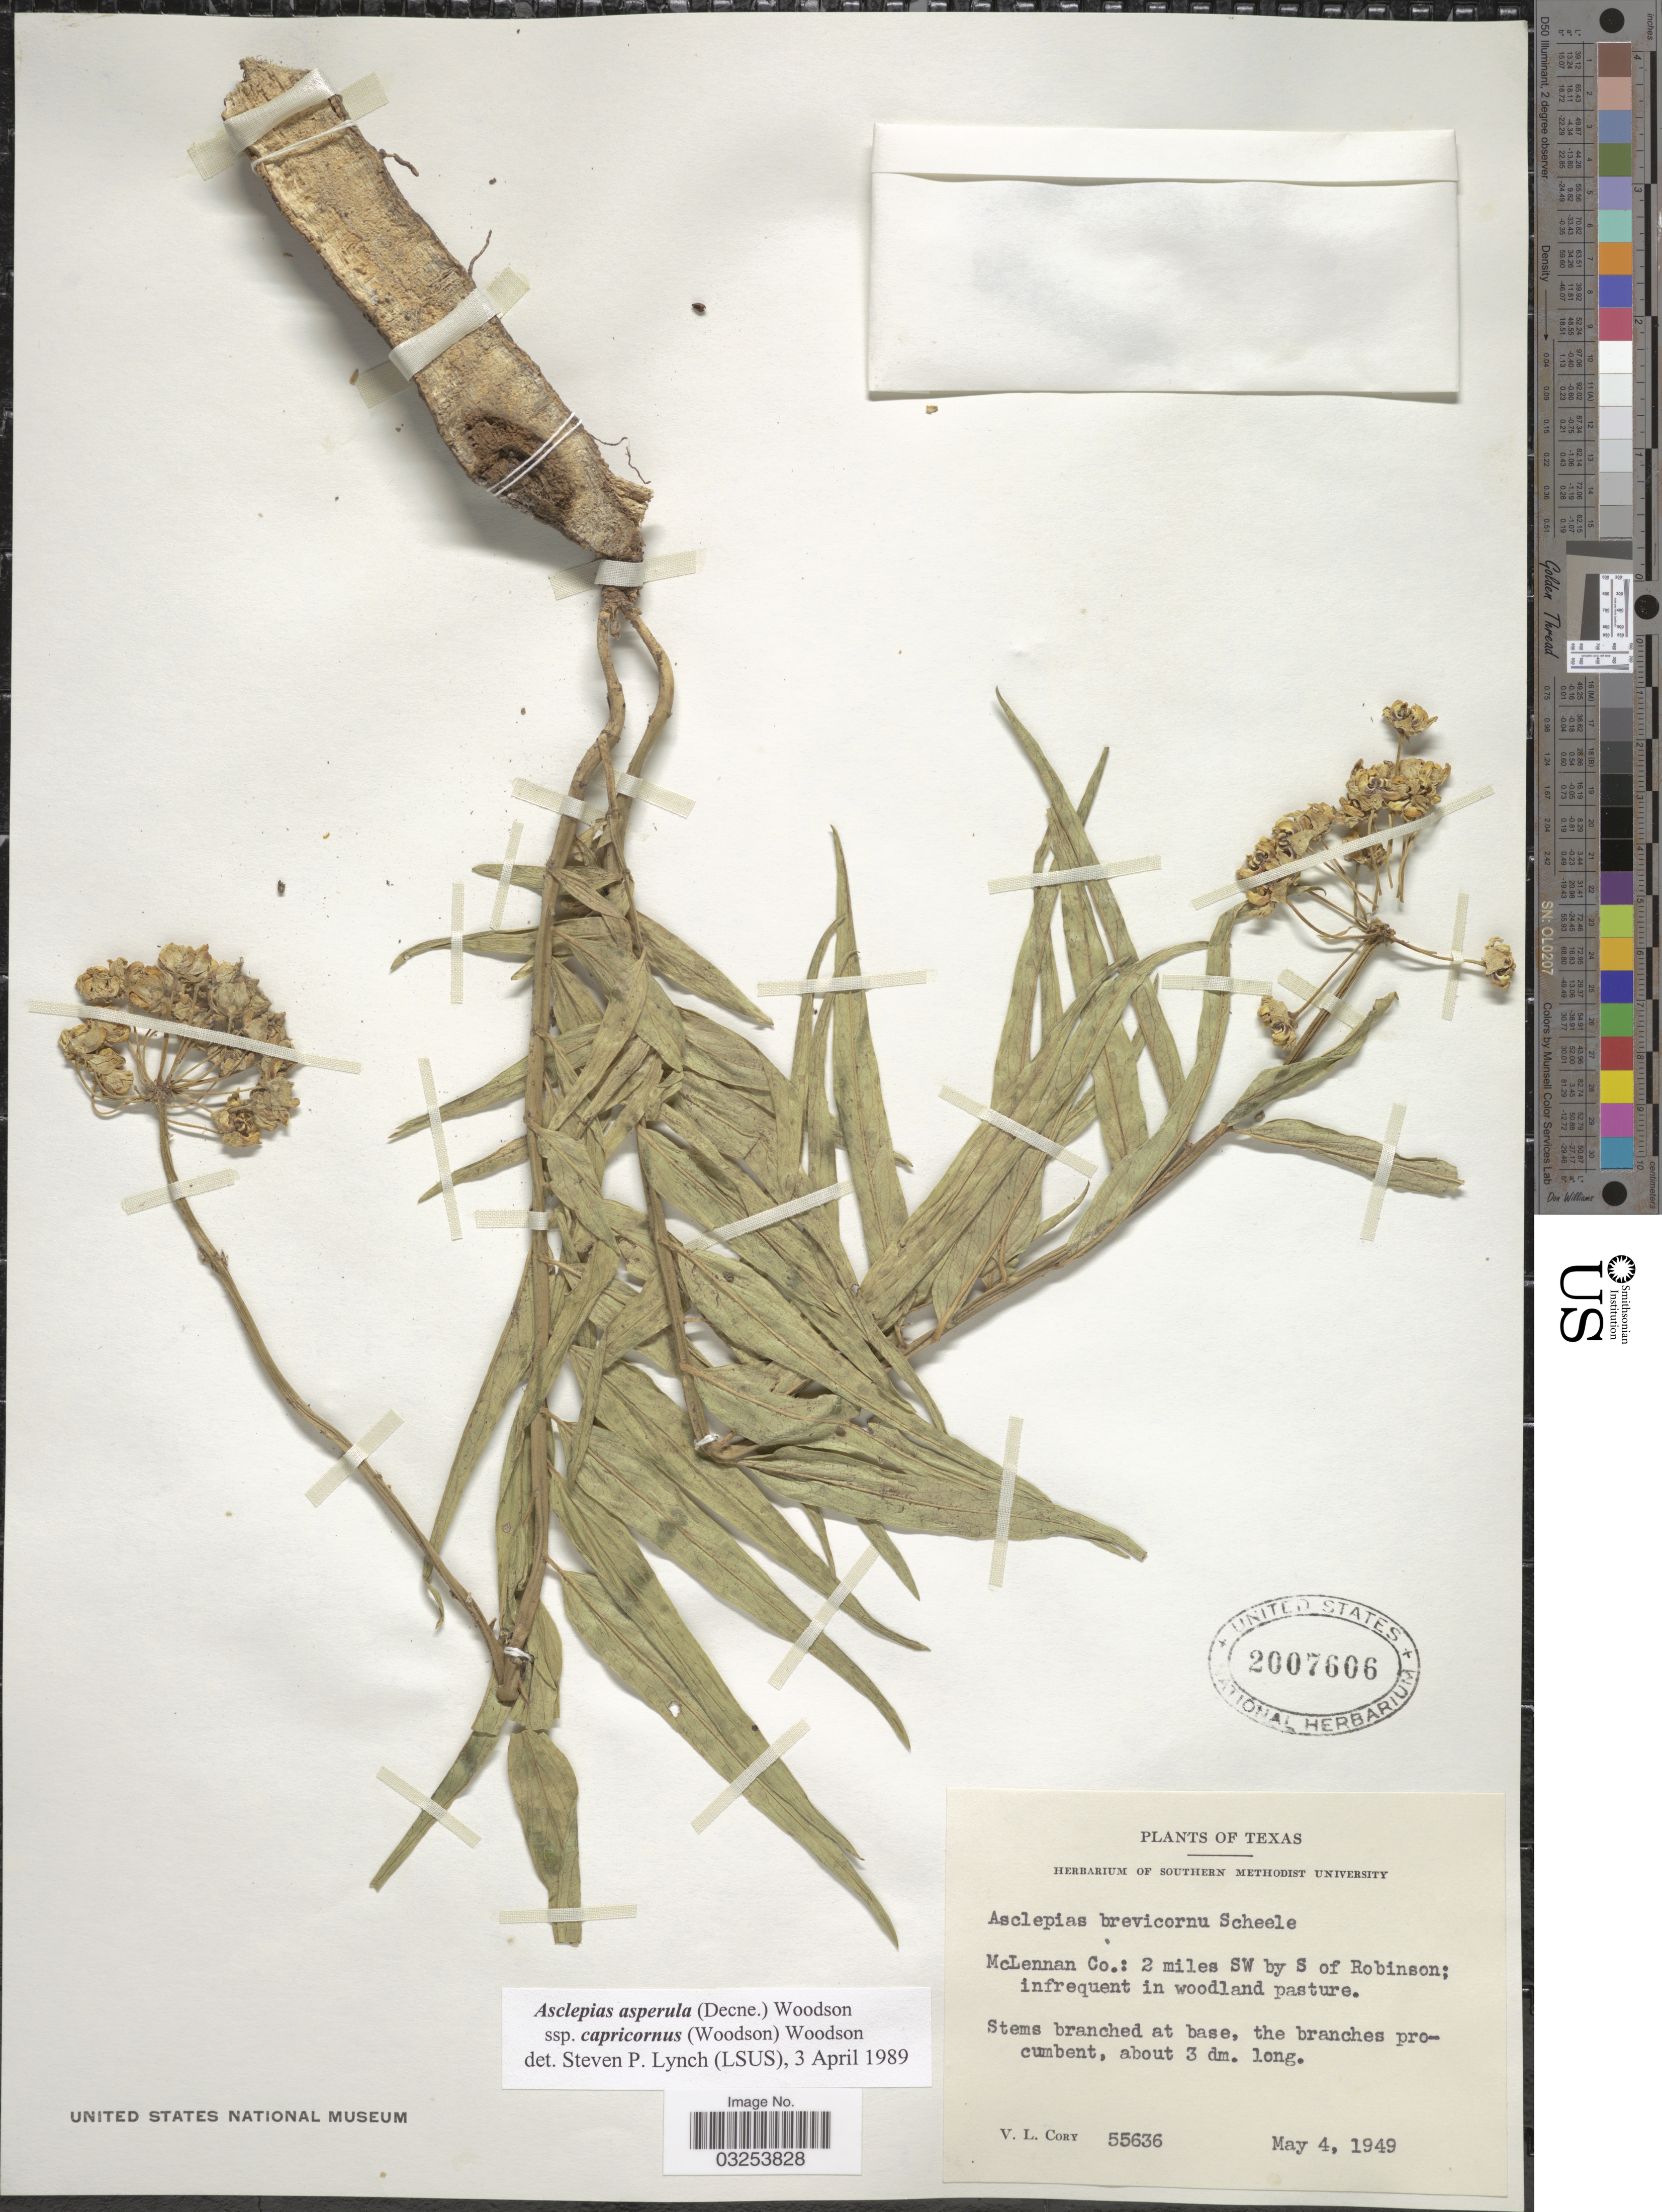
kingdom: Plantae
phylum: Tracheophyta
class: Magnoliopsida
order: Gentianales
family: Apocynaceae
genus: Asclepias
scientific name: Asclepias asperula subsp. capricornus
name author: Woodson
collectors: V. Cory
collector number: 55636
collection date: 1949-05-04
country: United States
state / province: Texas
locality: McLennan Co.: 2 miles SW by S of Robinson.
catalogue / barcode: US 2007606